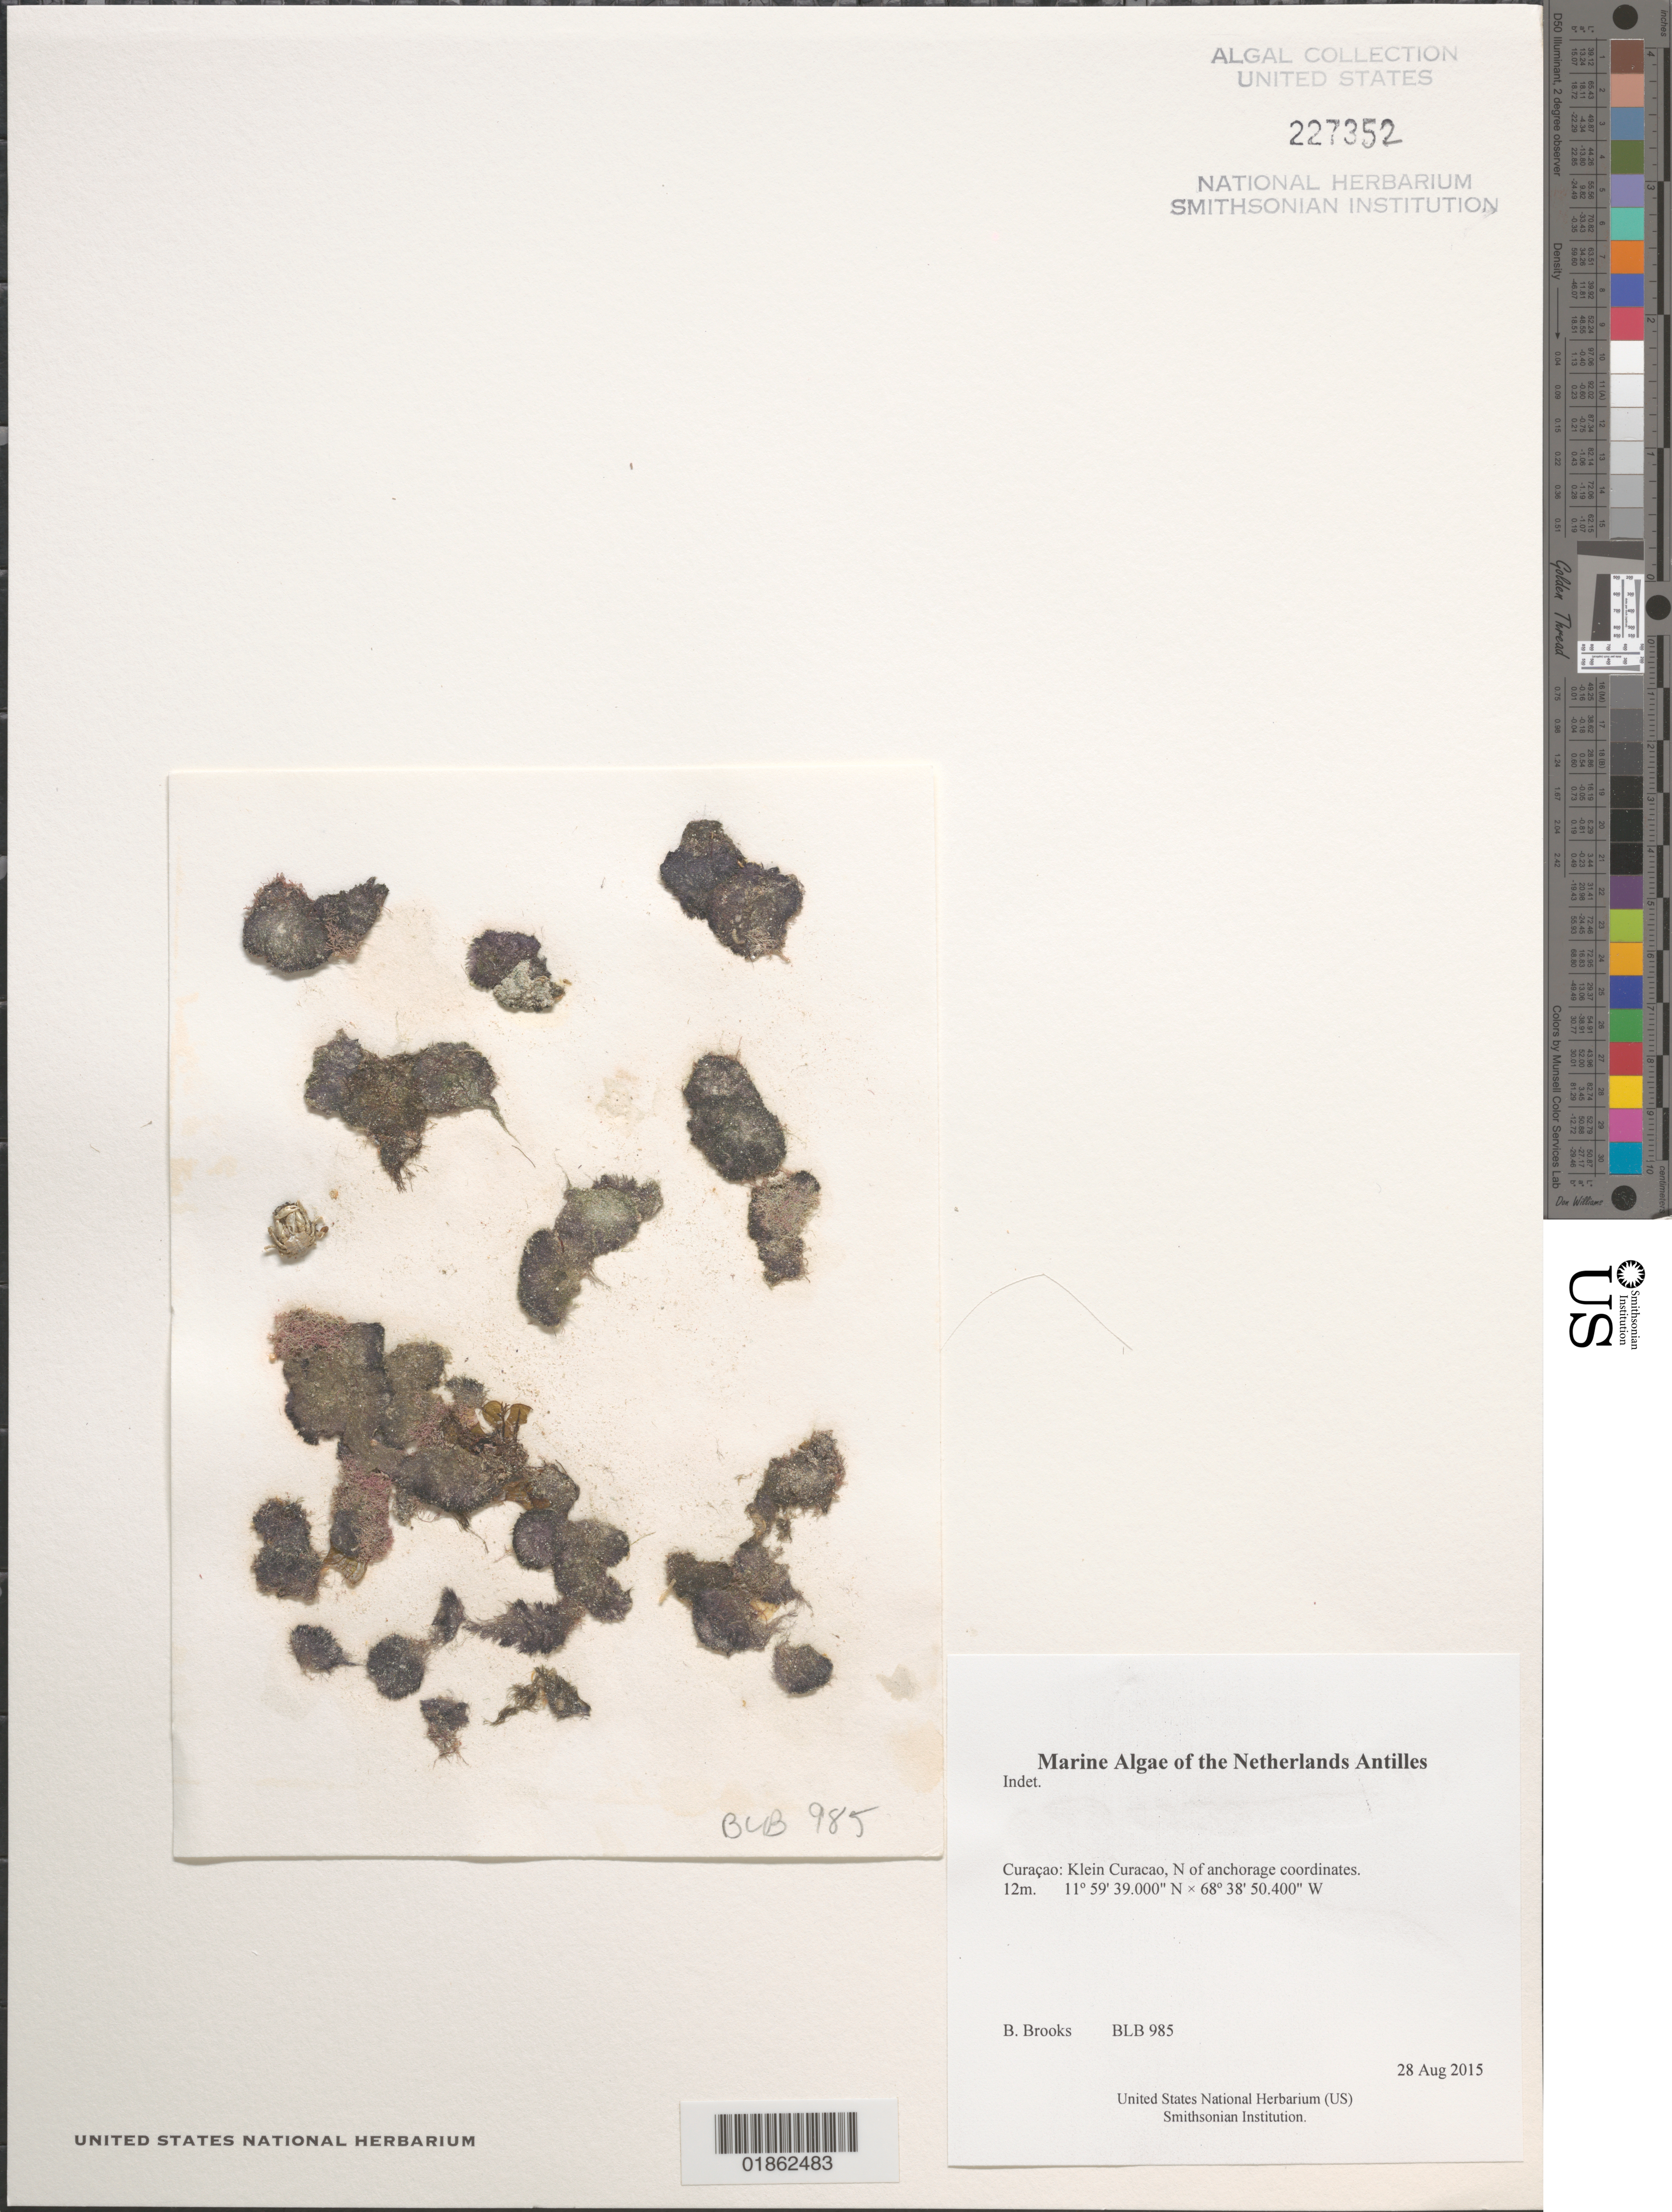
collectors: B. Brooks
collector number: BLB 985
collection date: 2015-08-28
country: Curaçao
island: Kòrsou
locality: Klein Curacao, N of anchorage coordinates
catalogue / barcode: US 227352